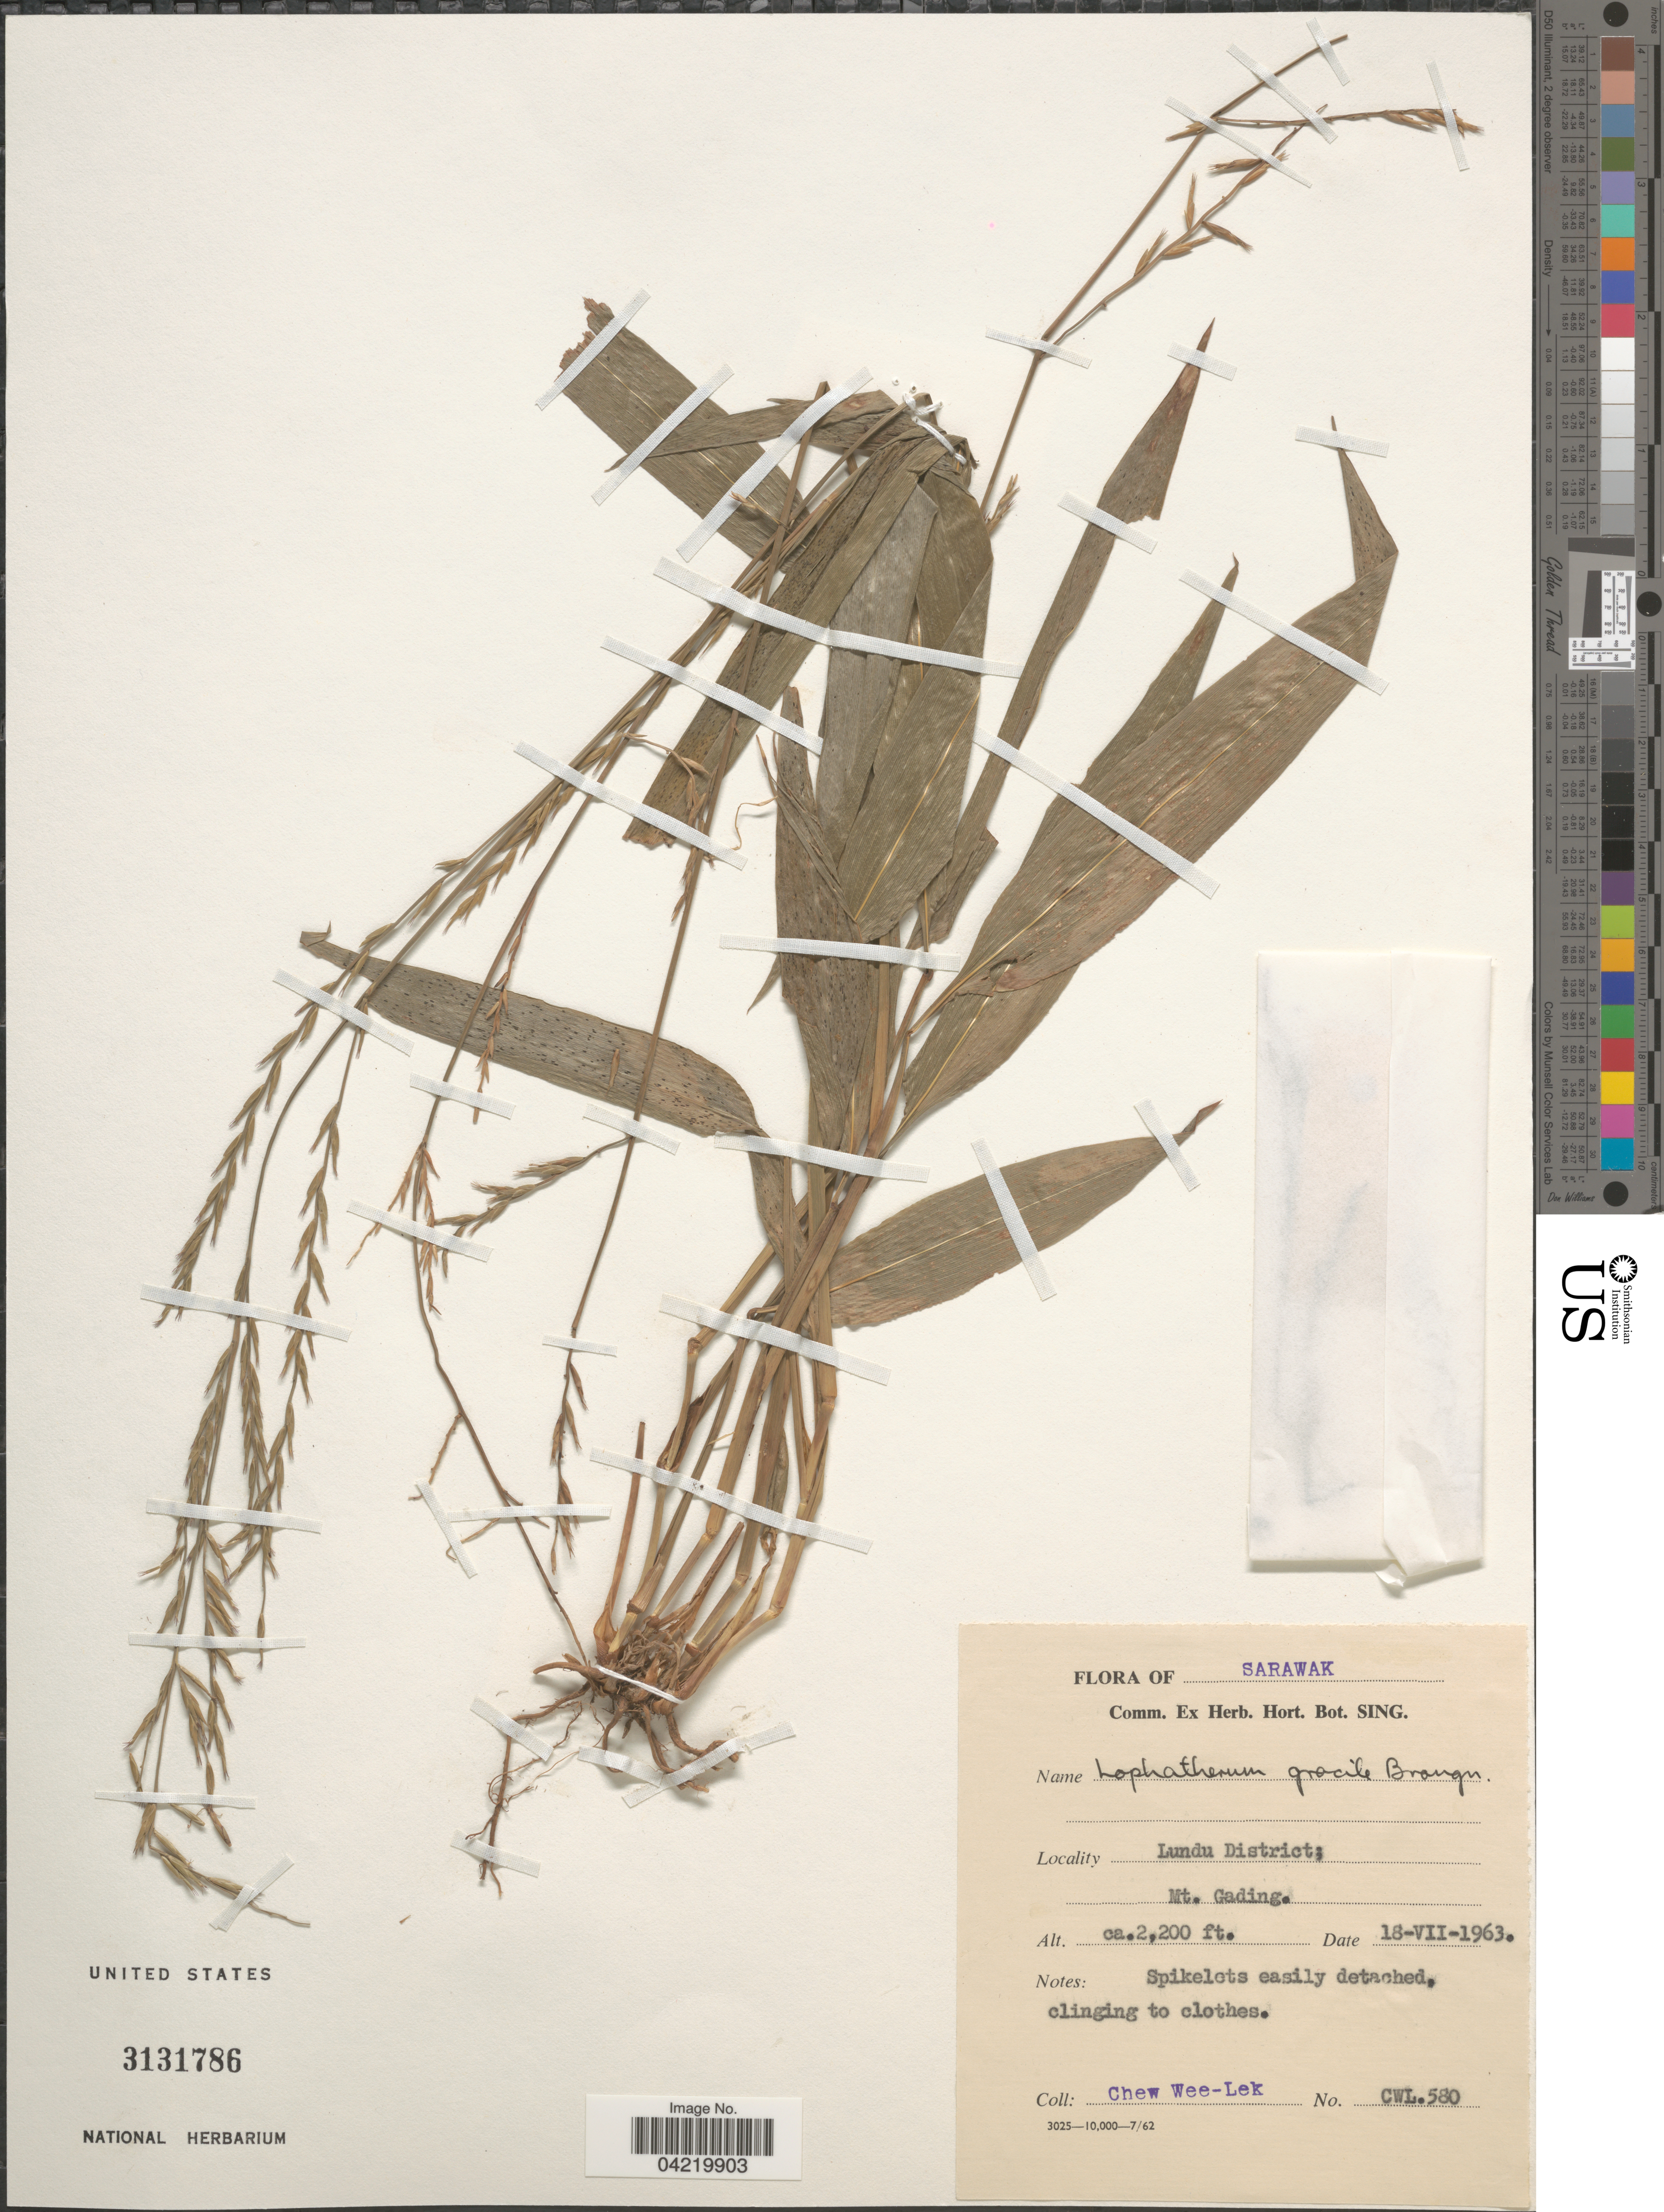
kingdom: Plantae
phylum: Tracheophyta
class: Liliopsida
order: Poales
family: Poaceae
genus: Lophatherum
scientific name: Lophatherum gracile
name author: Brongn.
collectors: W. Chew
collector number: CWL.580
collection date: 1963-07-18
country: Malaysia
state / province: Sarawak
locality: Lundu District; Mt. Gading.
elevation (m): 671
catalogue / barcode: US 3131786